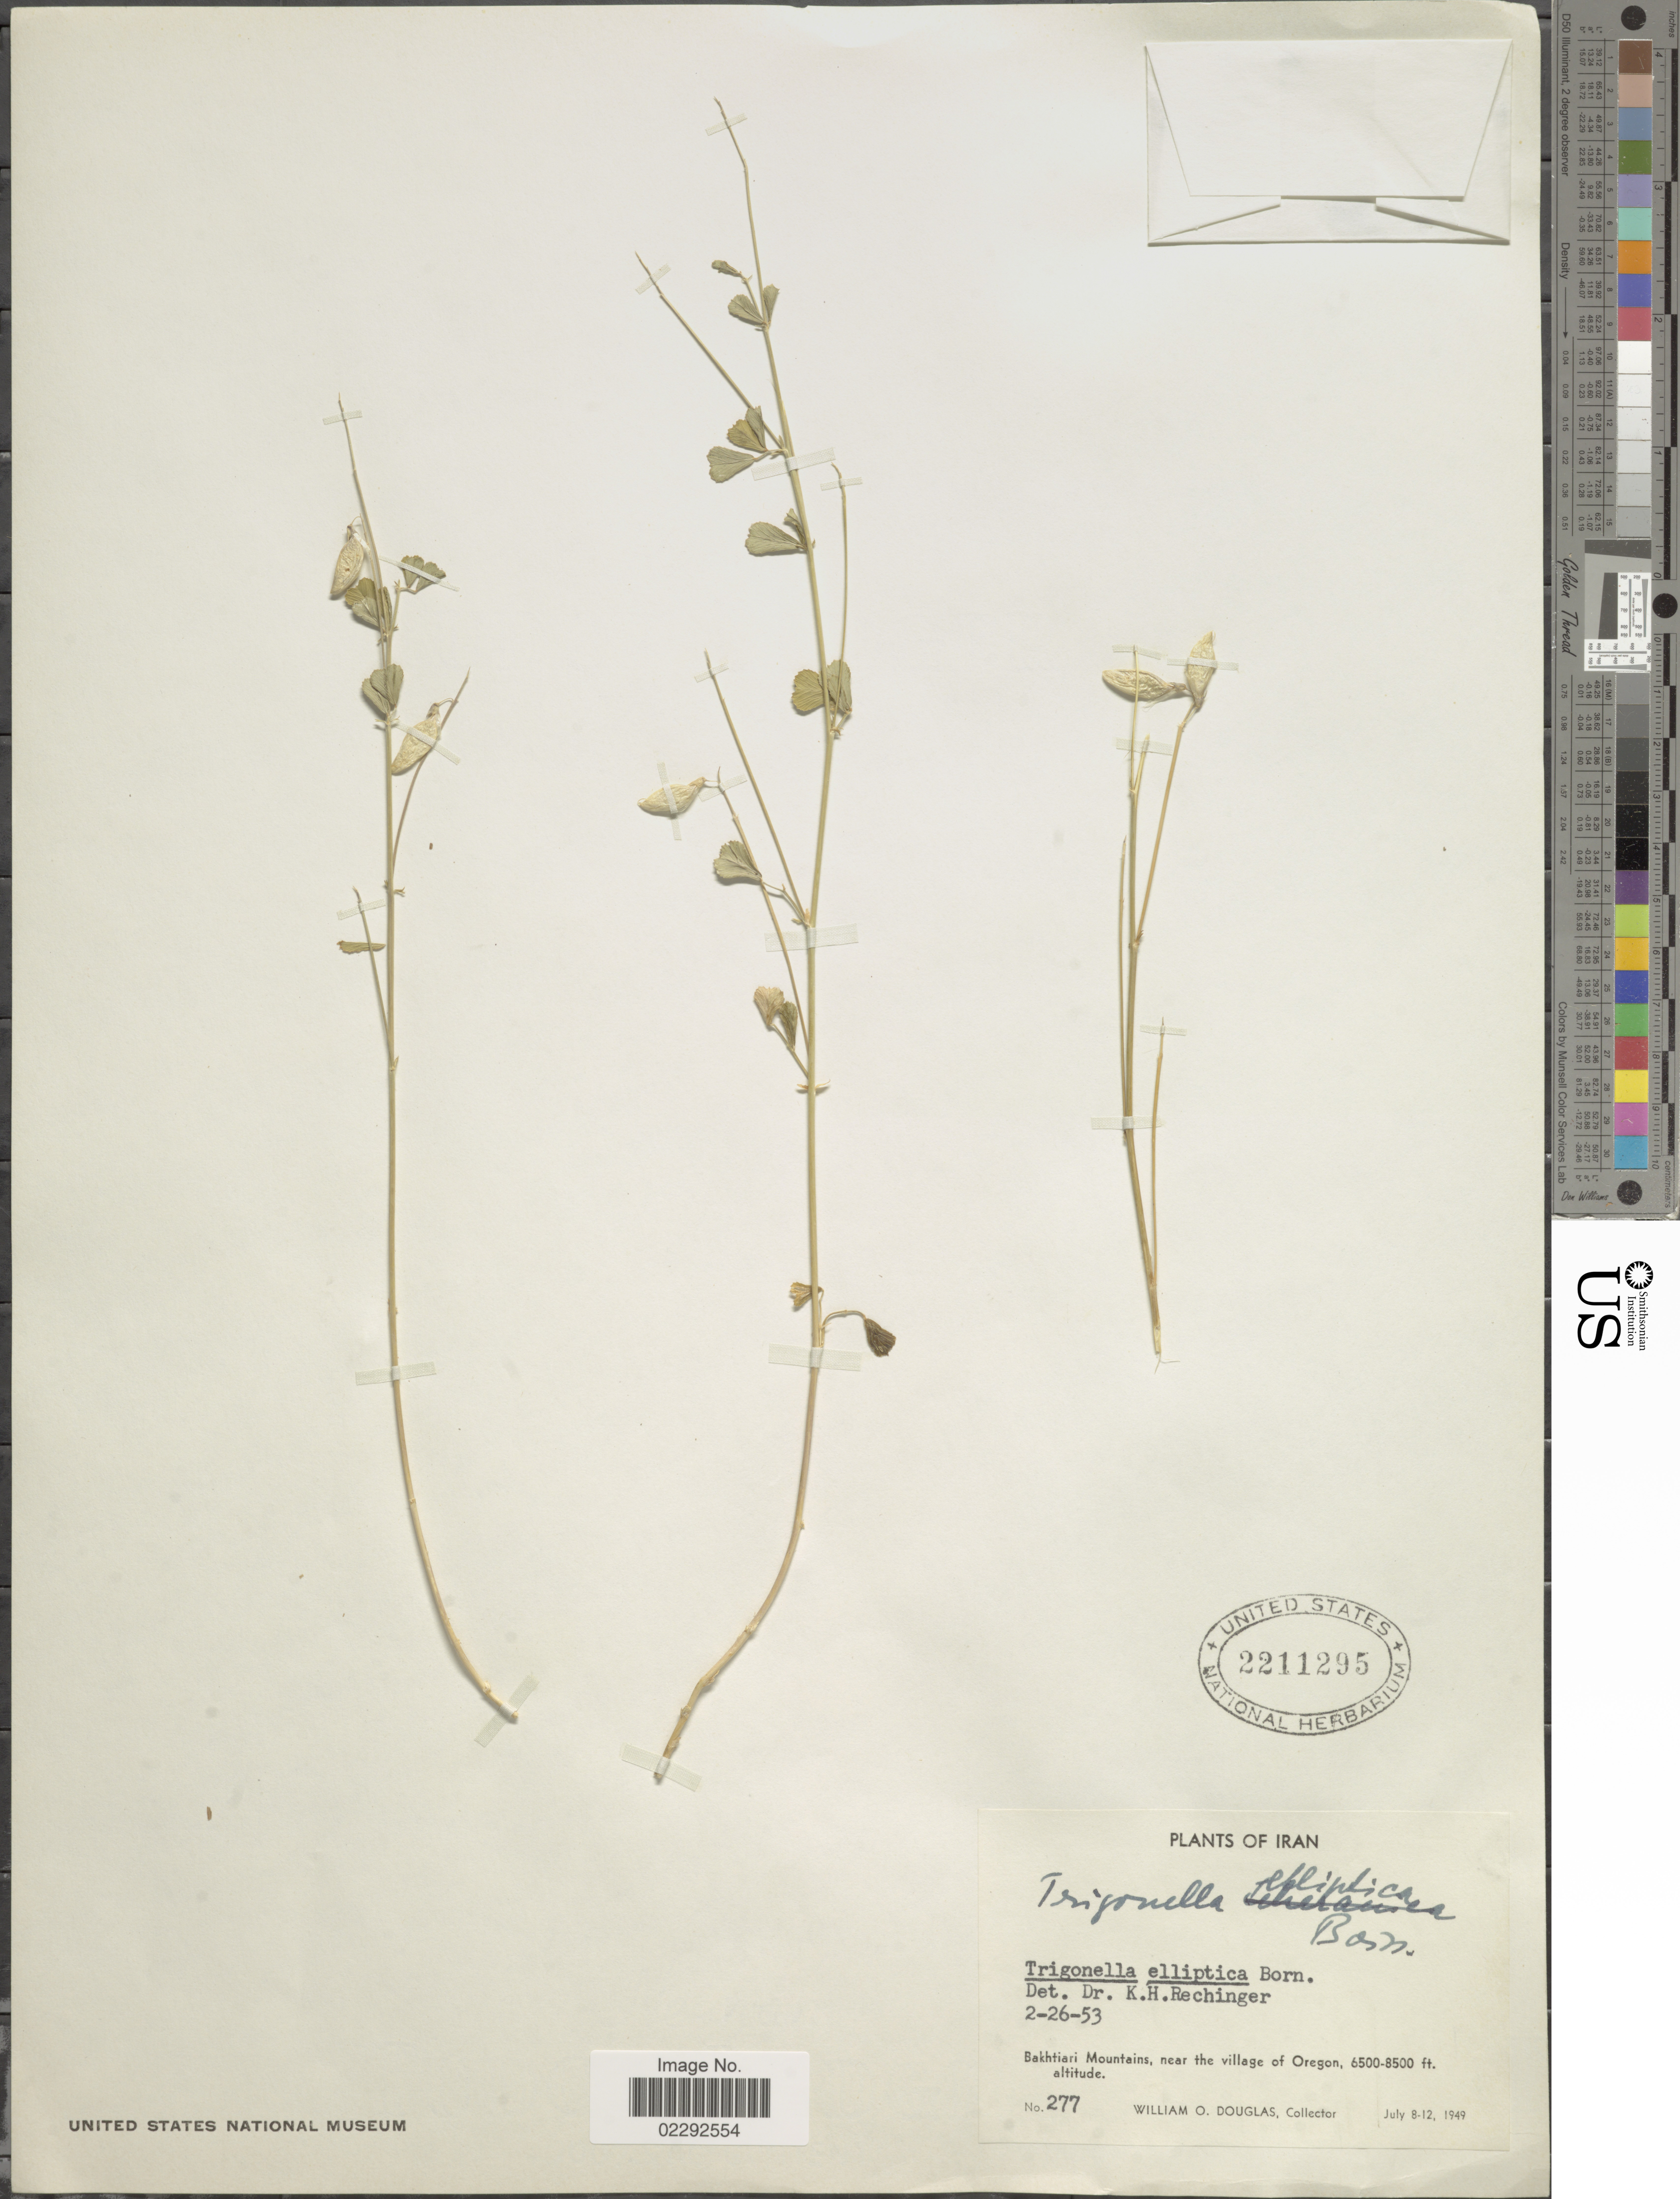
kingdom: Plantae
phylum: Tracheophyta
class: Magnoliopsida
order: Fabales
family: Fabaceae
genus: Trigonella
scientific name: Trigonella elliptica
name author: Boiss.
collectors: W. Douglas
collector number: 277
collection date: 1949-07-08/1949-07-12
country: Iran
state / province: Chahar Mahaal and Bakhtiari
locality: Bakhtiari Mountains, near the village of Oregon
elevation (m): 1981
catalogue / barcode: US 2211295